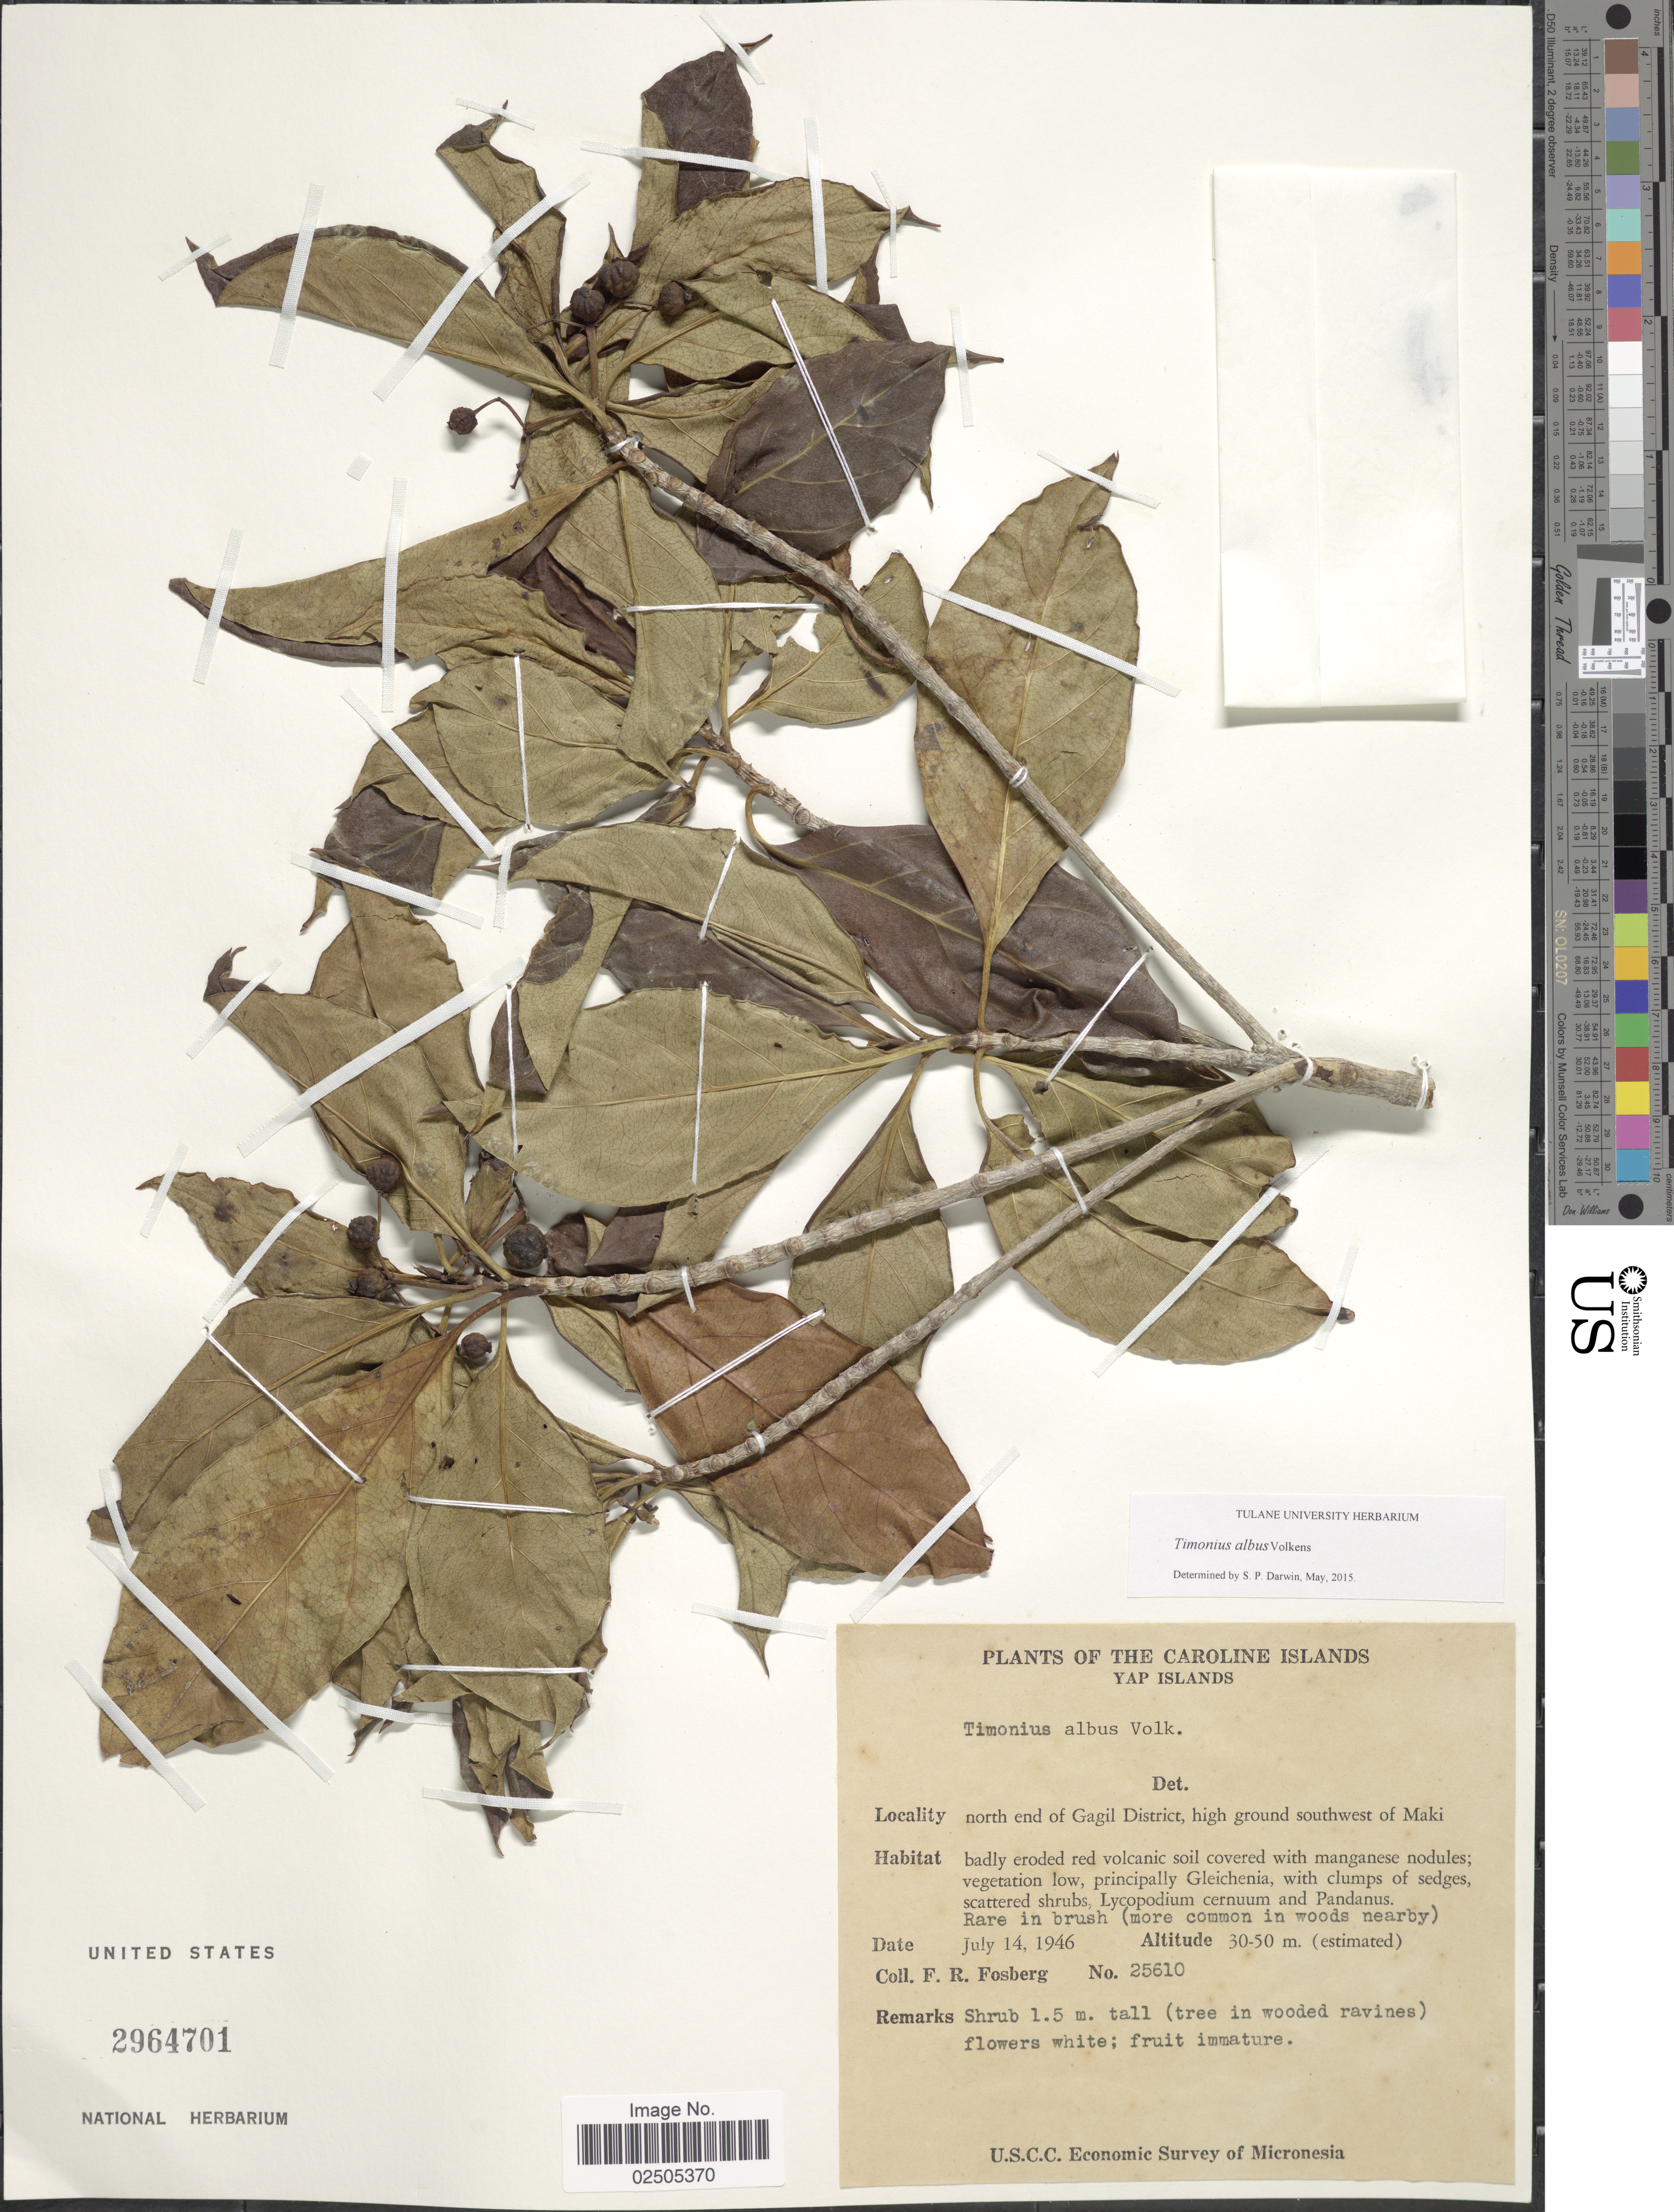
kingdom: Plantae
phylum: Tracheophyta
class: Magnoliopsida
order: Gentianales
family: Rubiaceae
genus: Timonius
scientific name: Timonius albus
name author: Volkens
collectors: F. R. Fosberg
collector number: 25610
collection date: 1946-07-14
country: Micronesia, Federated States of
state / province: Yap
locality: The Caroline Islands, Yap Islands, north end of Gagil District, high ground southwest of Maki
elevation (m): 30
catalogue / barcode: US 2964701